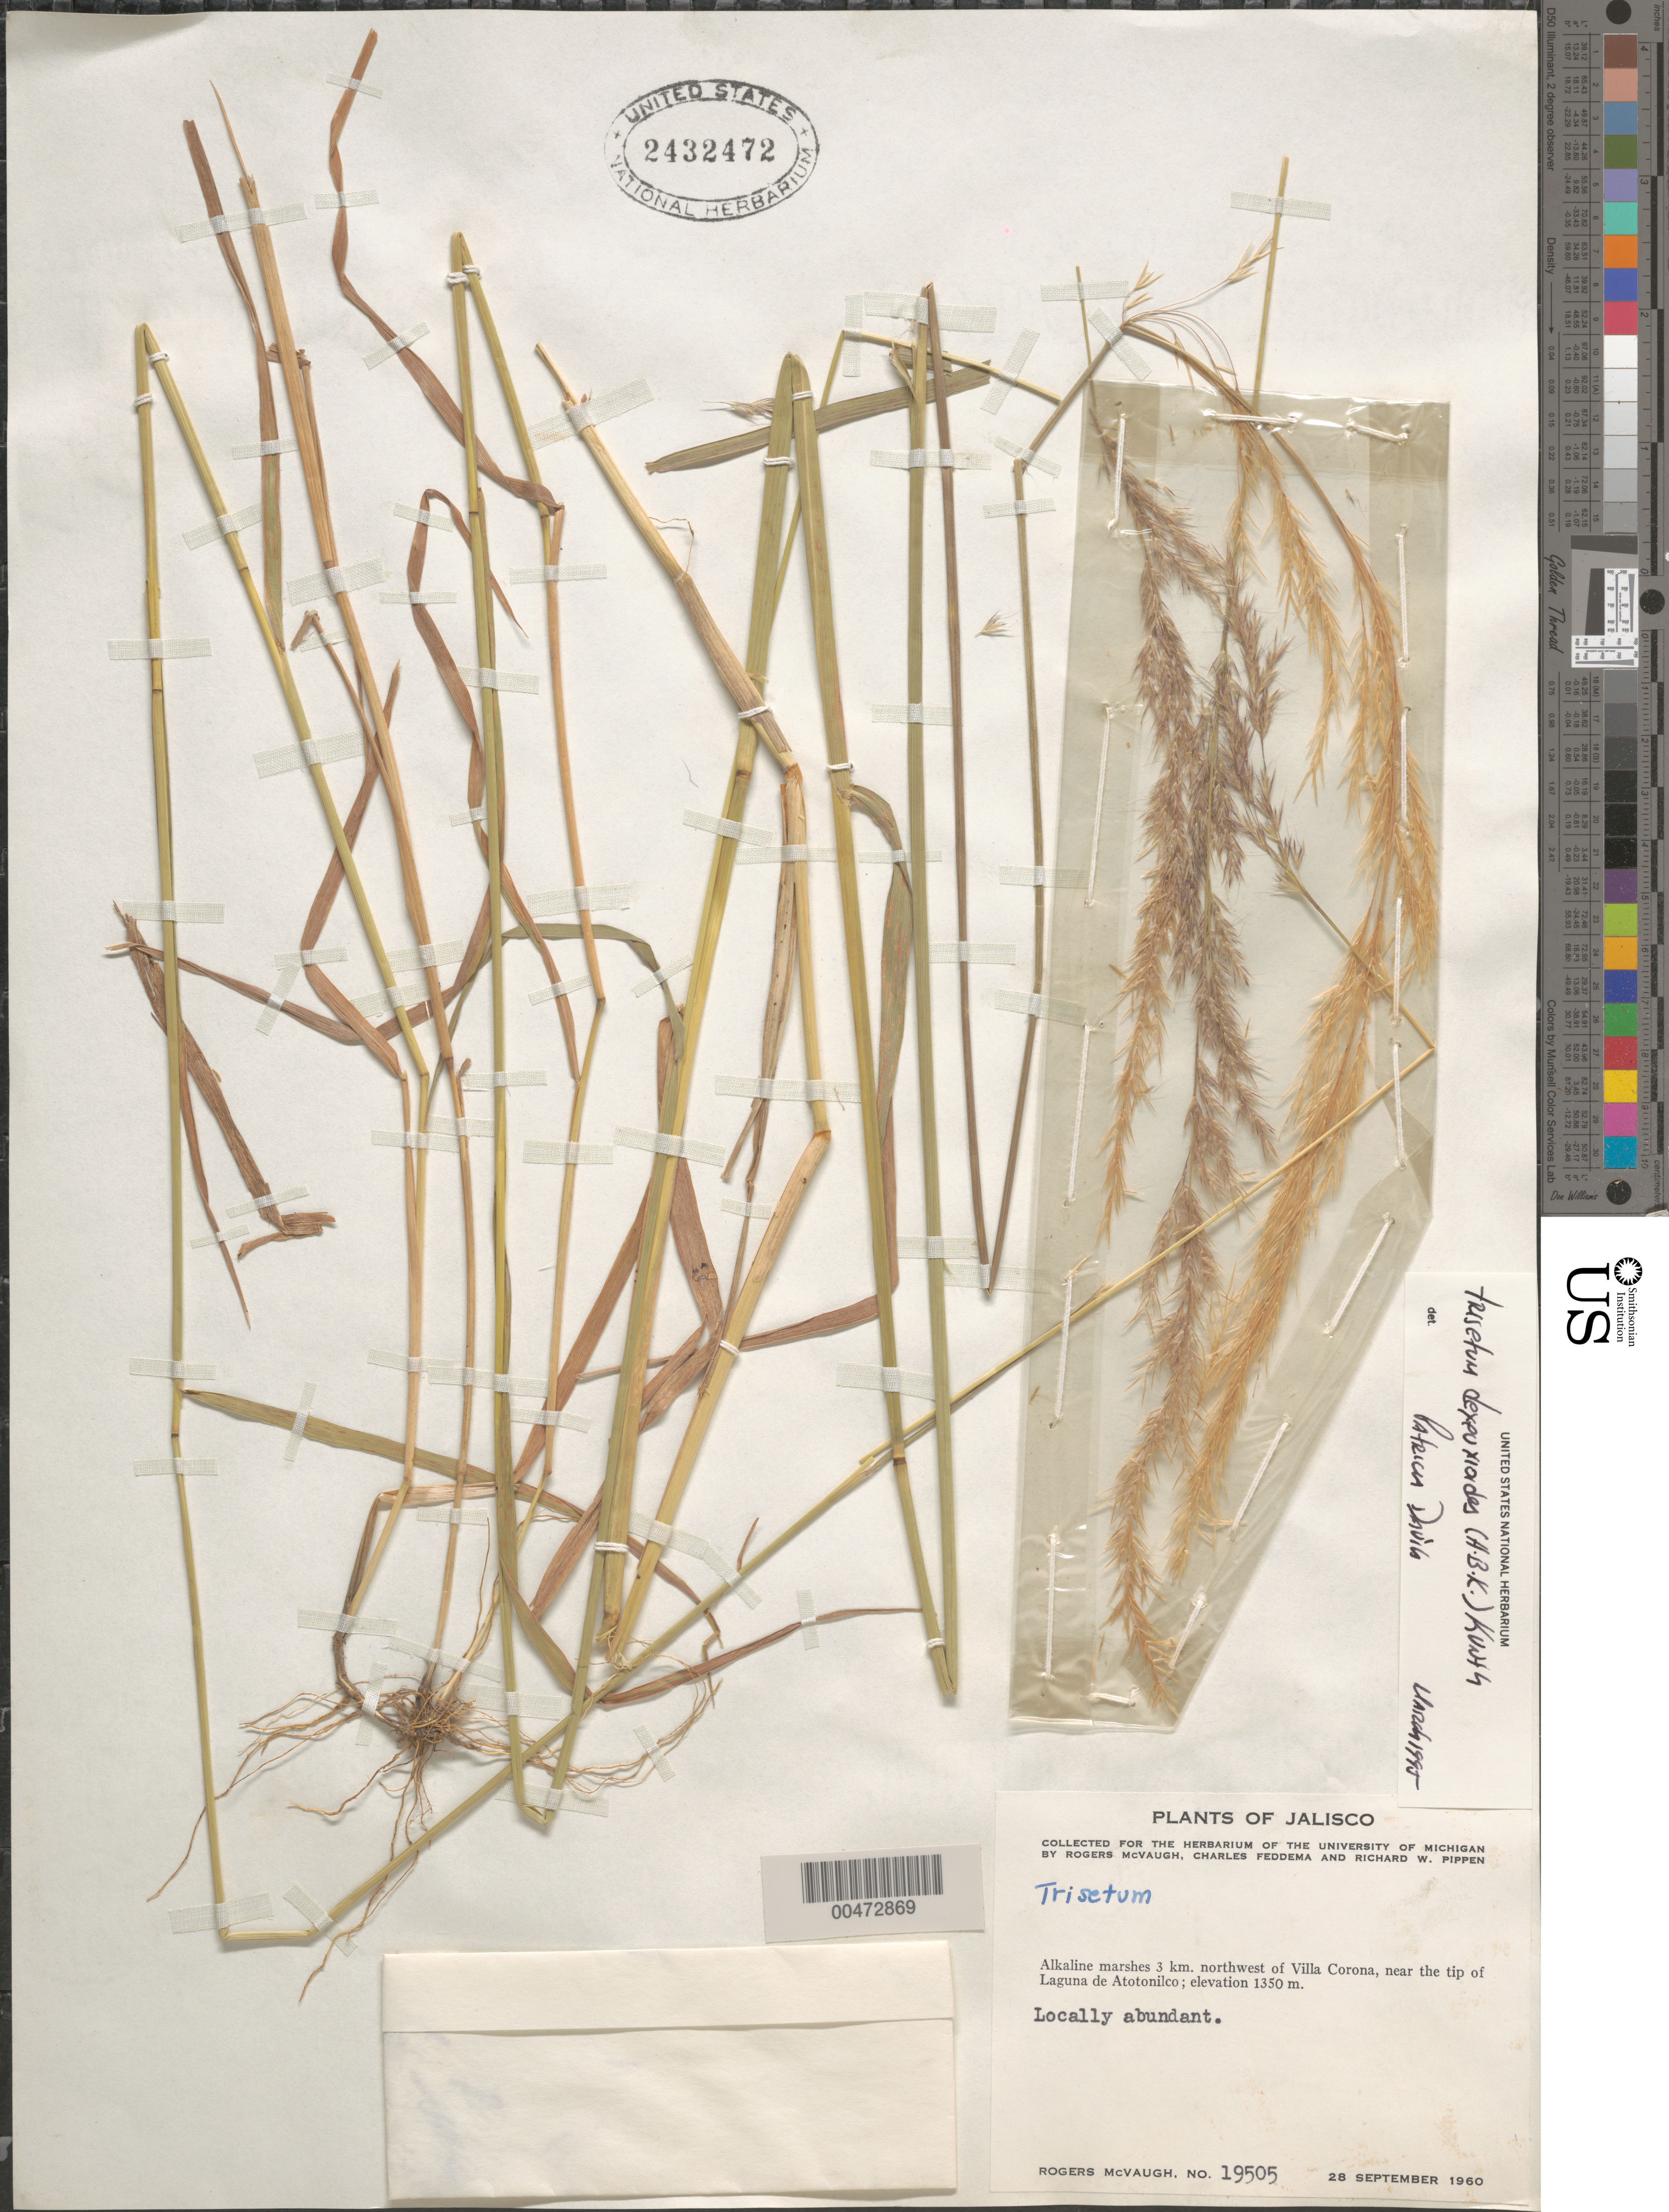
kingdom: Plantae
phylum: Tracheophyta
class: Liliopsida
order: Poales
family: Poaceae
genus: Trisetum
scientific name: Trisetum deyeuxioides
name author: (Kunth) Kunth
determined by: Dávila, P. D.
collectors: R. McVaugh, C. Feddema & R. W. Pippen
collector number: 19505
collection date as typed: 28 Sep 1960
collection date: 1960-09-28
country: Mexico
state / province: Jalisco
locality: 3 km NW of Villa Corona, near the tip of Laguna de Atotonilco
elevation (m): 1350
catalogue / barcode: US 2432472